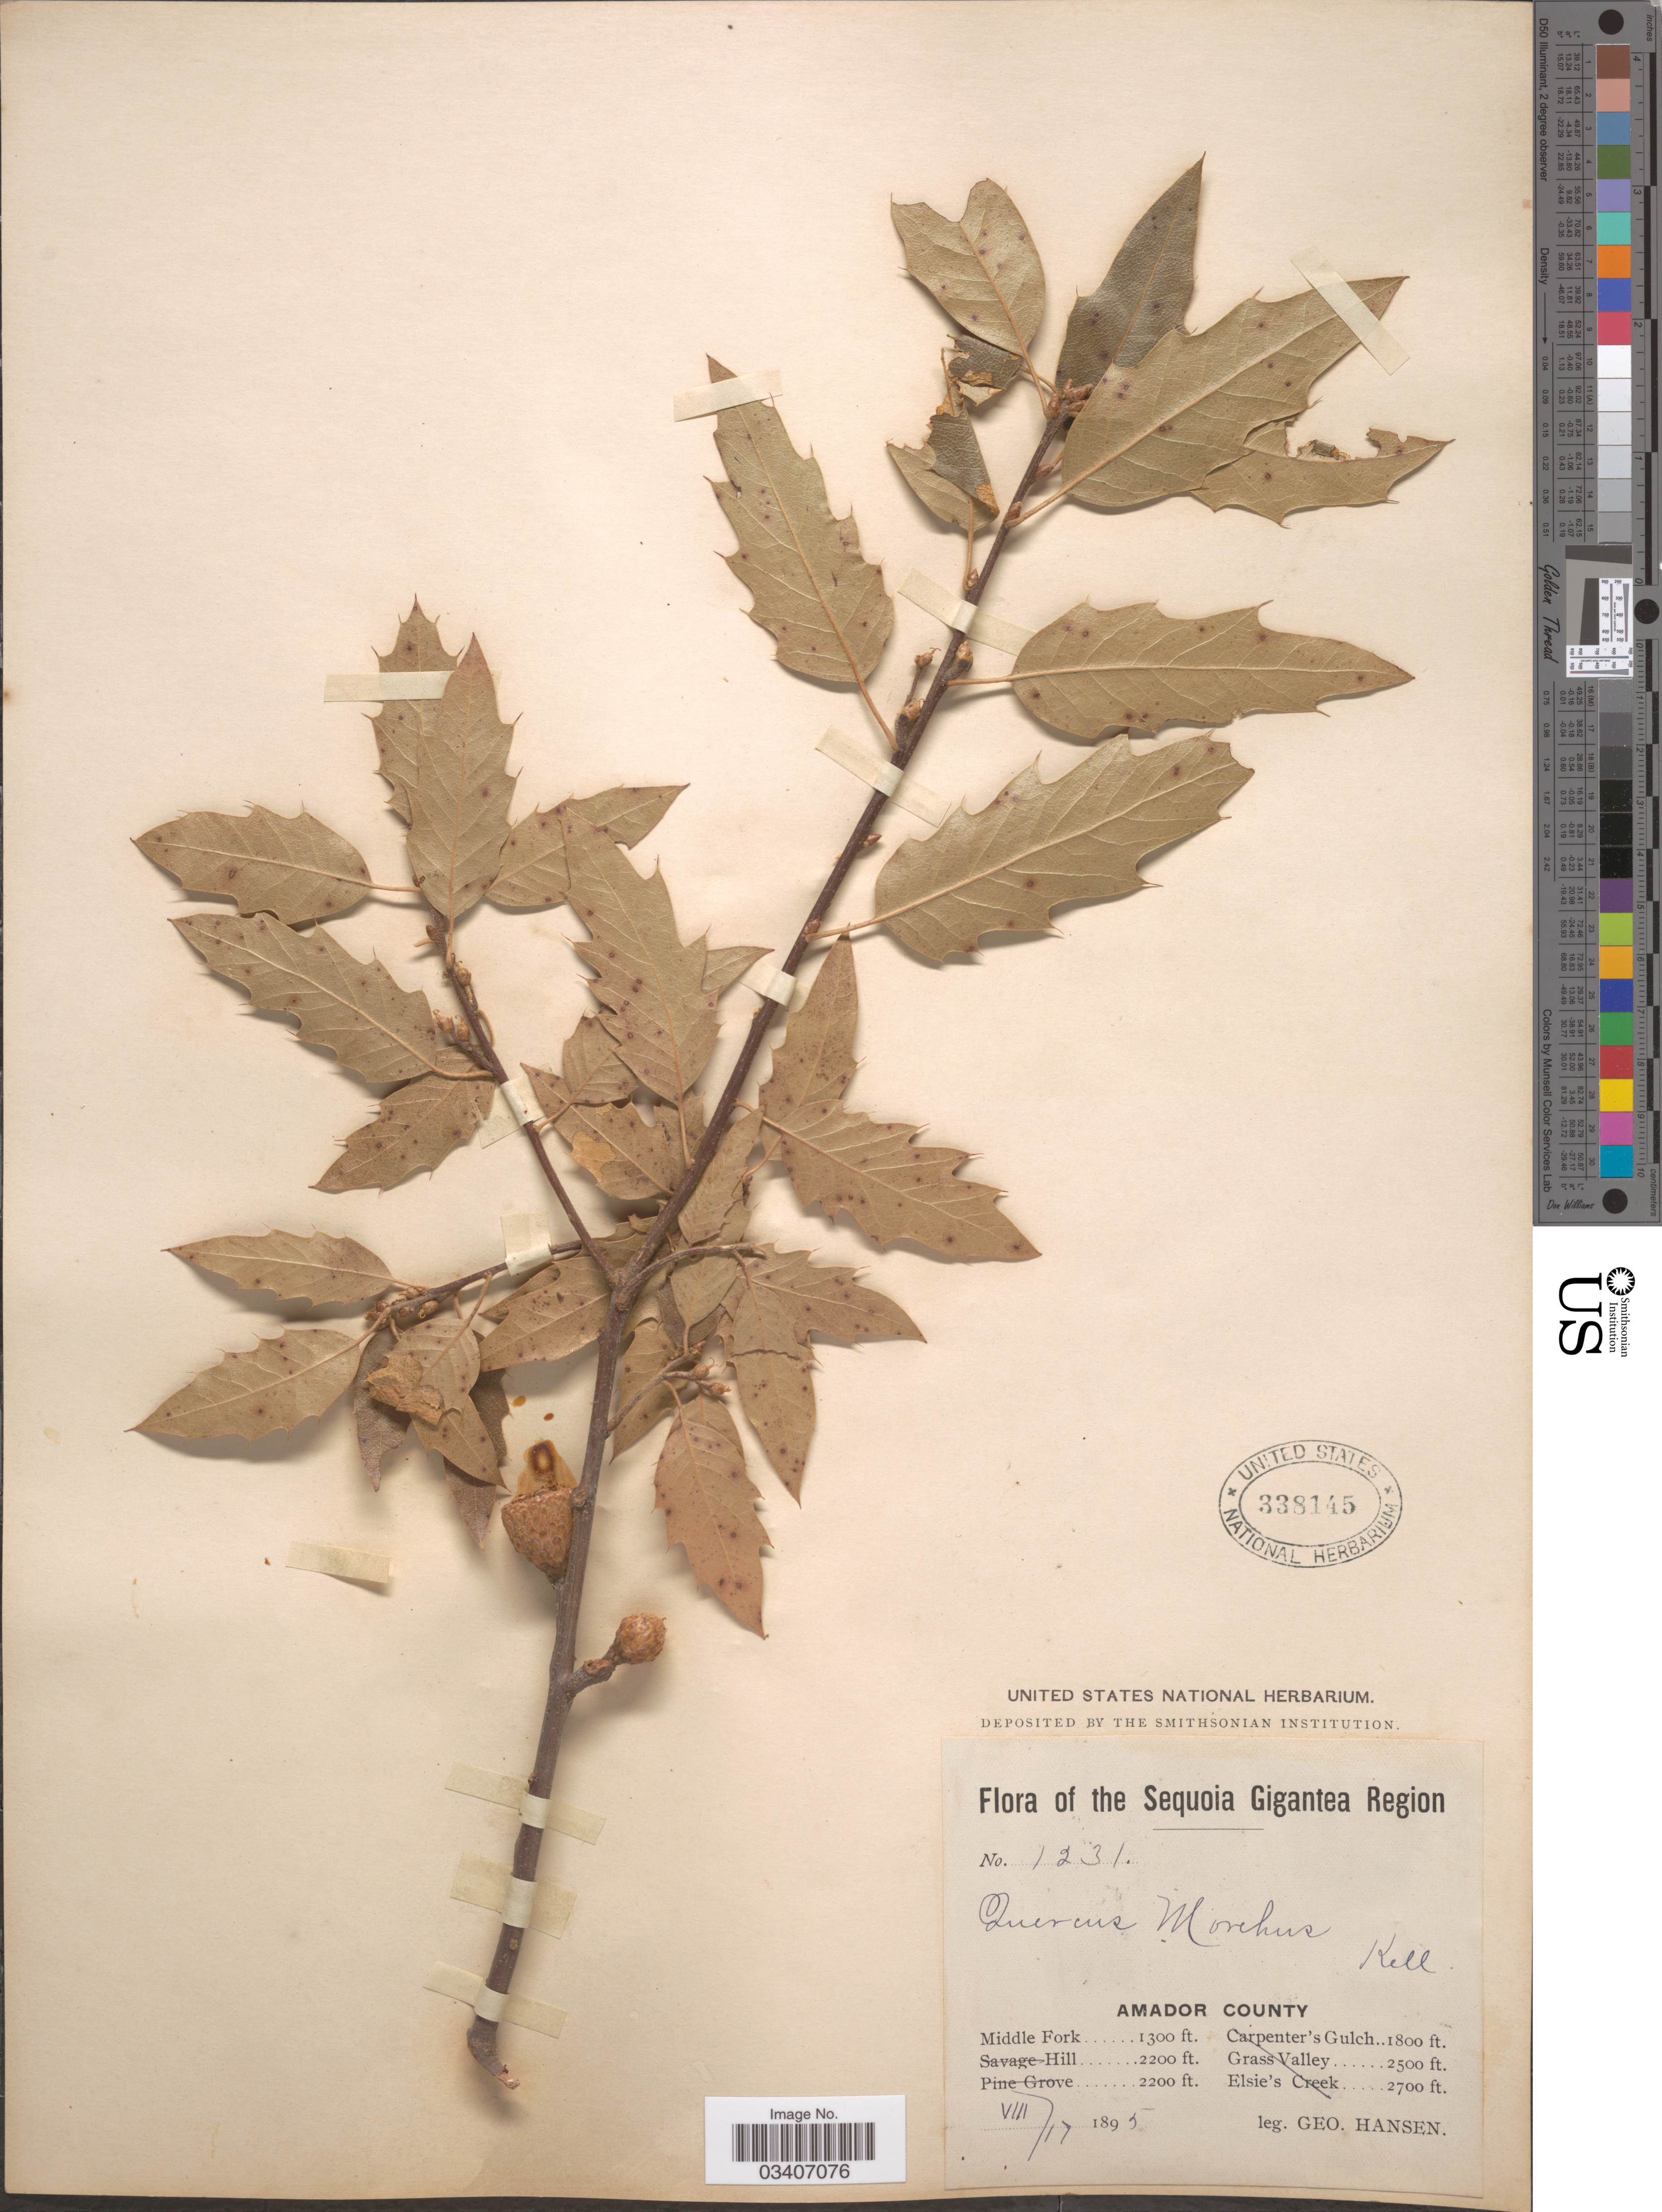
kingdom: Plantae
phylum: Tracheophyta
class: Magnoliopsida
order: Fagales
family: Fagaceae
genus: Quercus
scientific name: Quercus x moreha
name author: Kellogg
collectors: G. Hansen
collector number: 1231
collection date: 1895-08-17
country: United States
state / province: California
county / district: Amador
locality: The Sequoia Gigantea Region. Amador County. Middle Fork.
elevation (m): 396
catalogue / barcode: US 338145